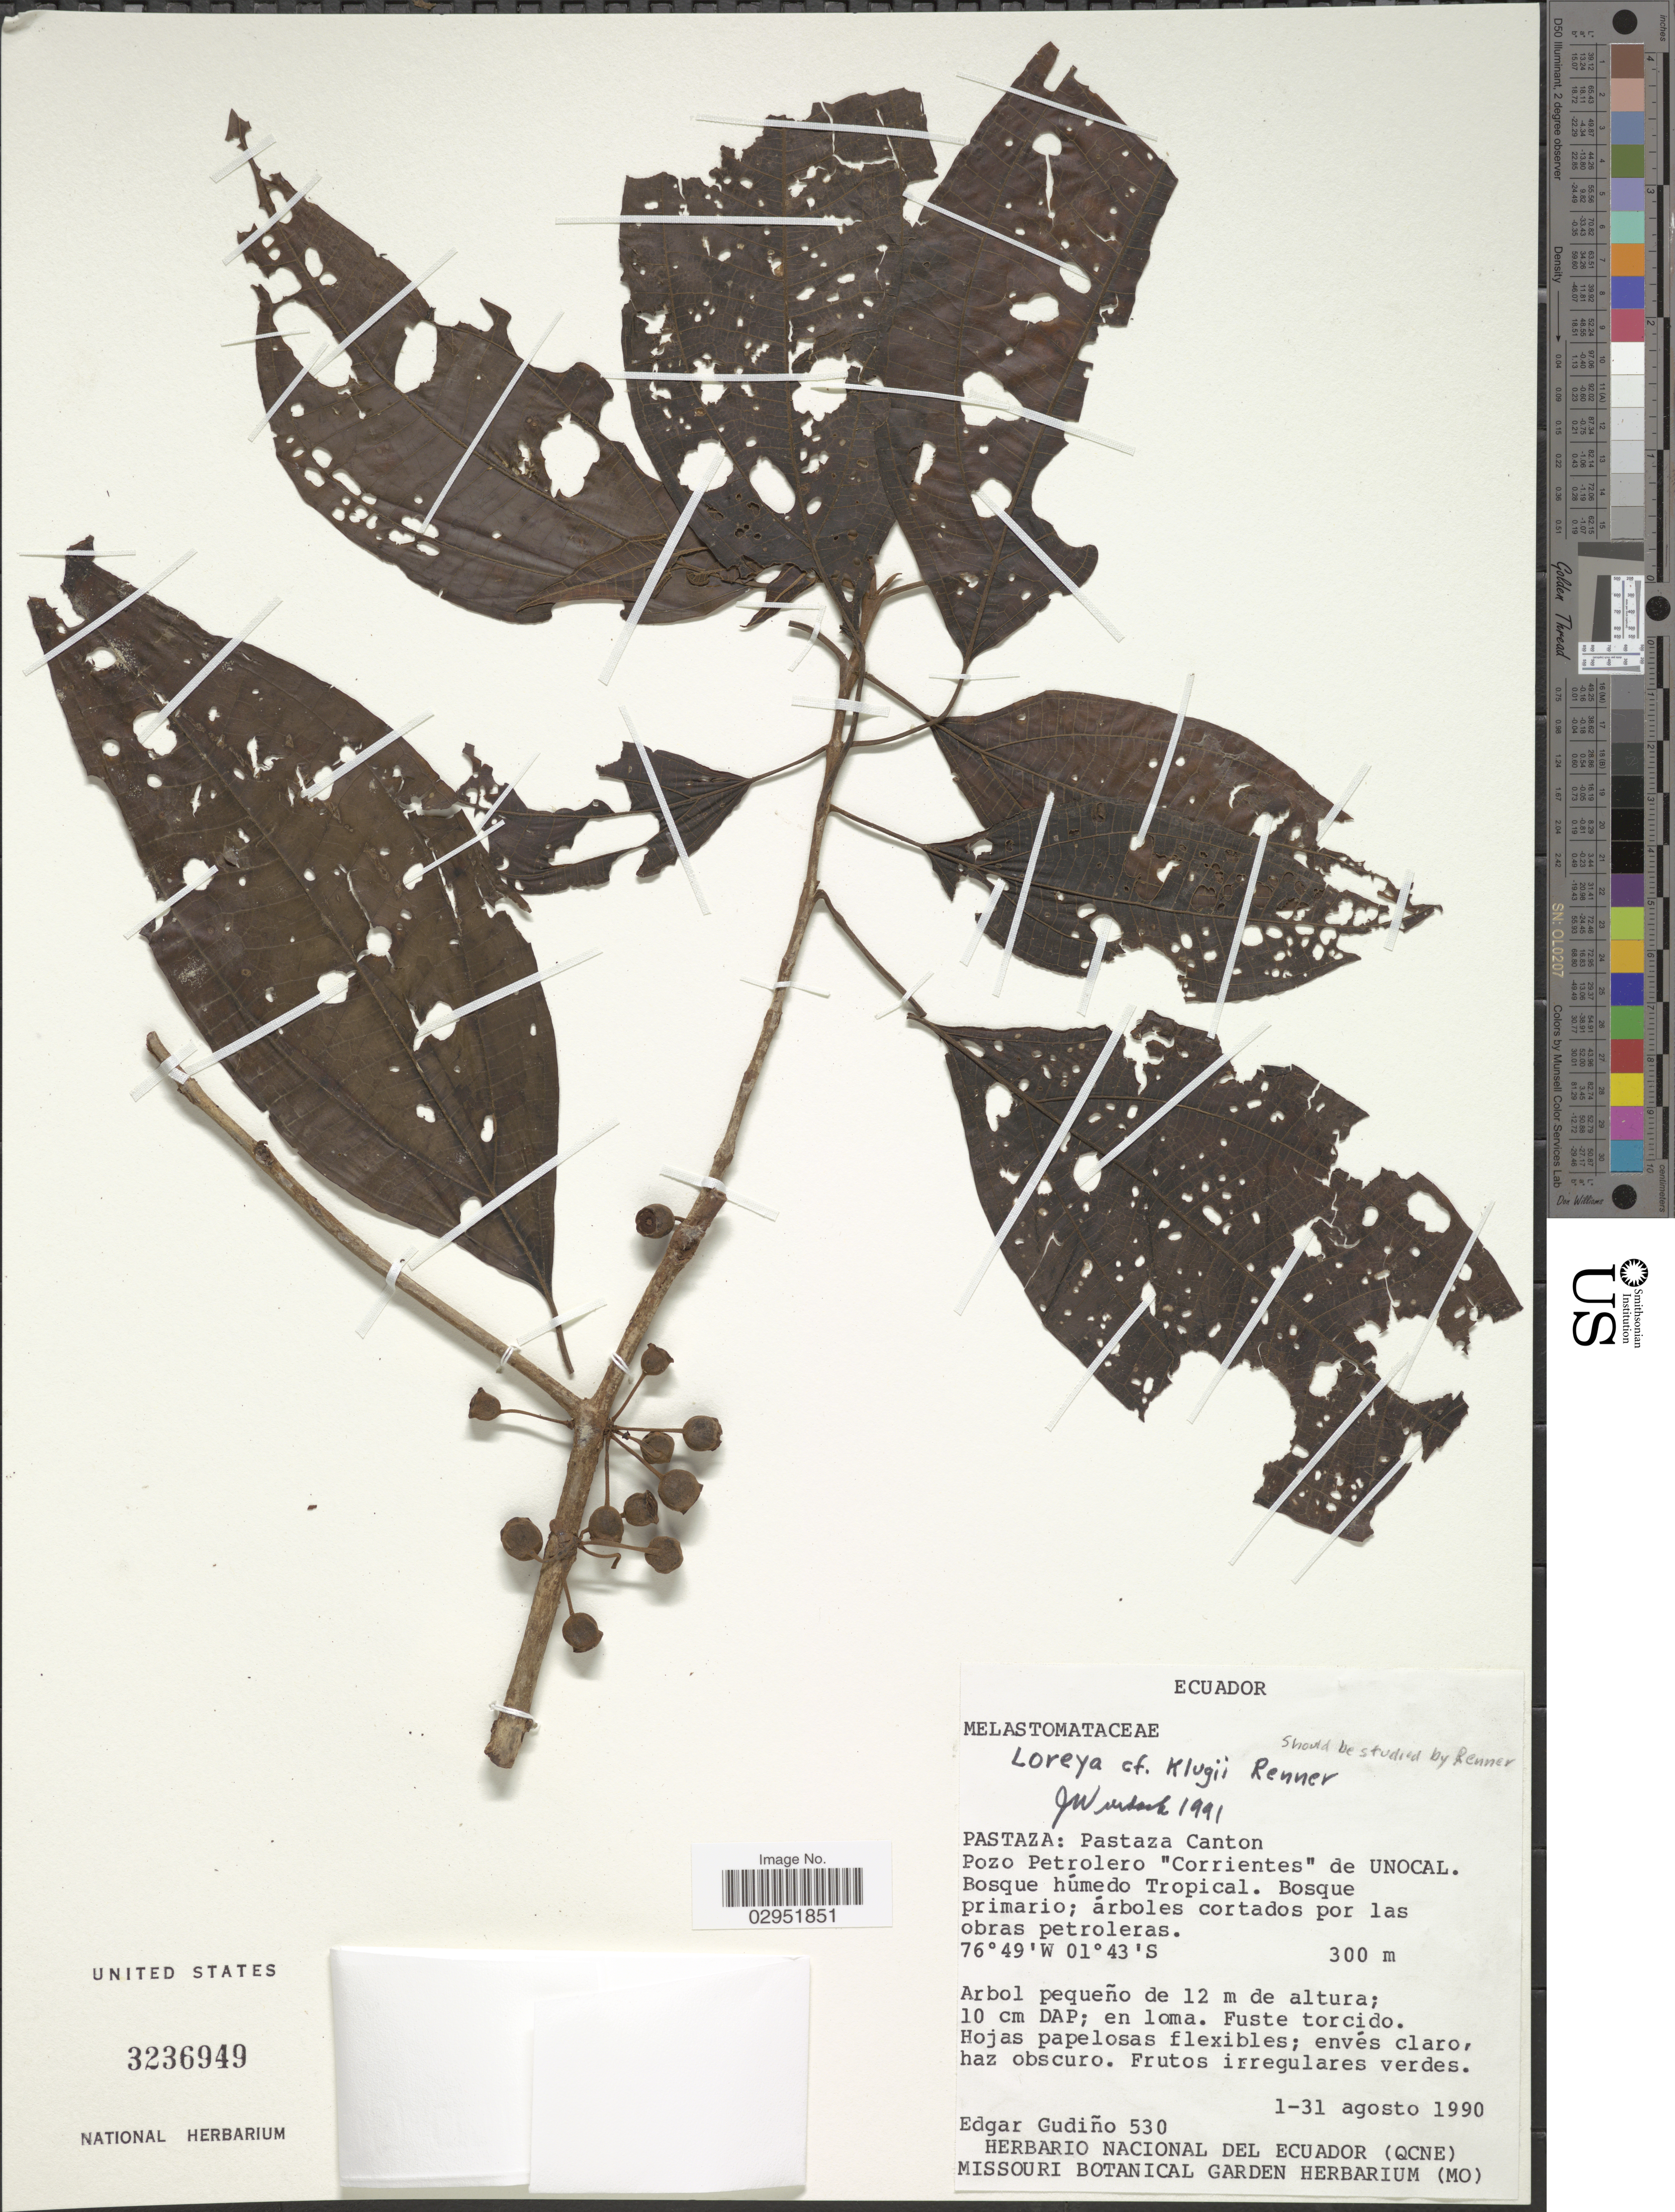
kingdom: Plantae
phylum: Tracheophyta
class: Magnoliopsida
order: Myrtales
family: Melastomataceae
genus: Bellucia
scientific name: Bellucia klugii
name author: (S.S. Renner) Penneys et al.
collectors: E. Gudiño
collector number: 530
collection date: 1990-08-01/1990-08-31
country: Ecuador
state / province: Pastaza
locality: Pastaza: Pastaza Canton. Pozo Petrolero "Corrientes" de UNOCAL.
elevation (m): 300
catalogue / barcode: US 3236949